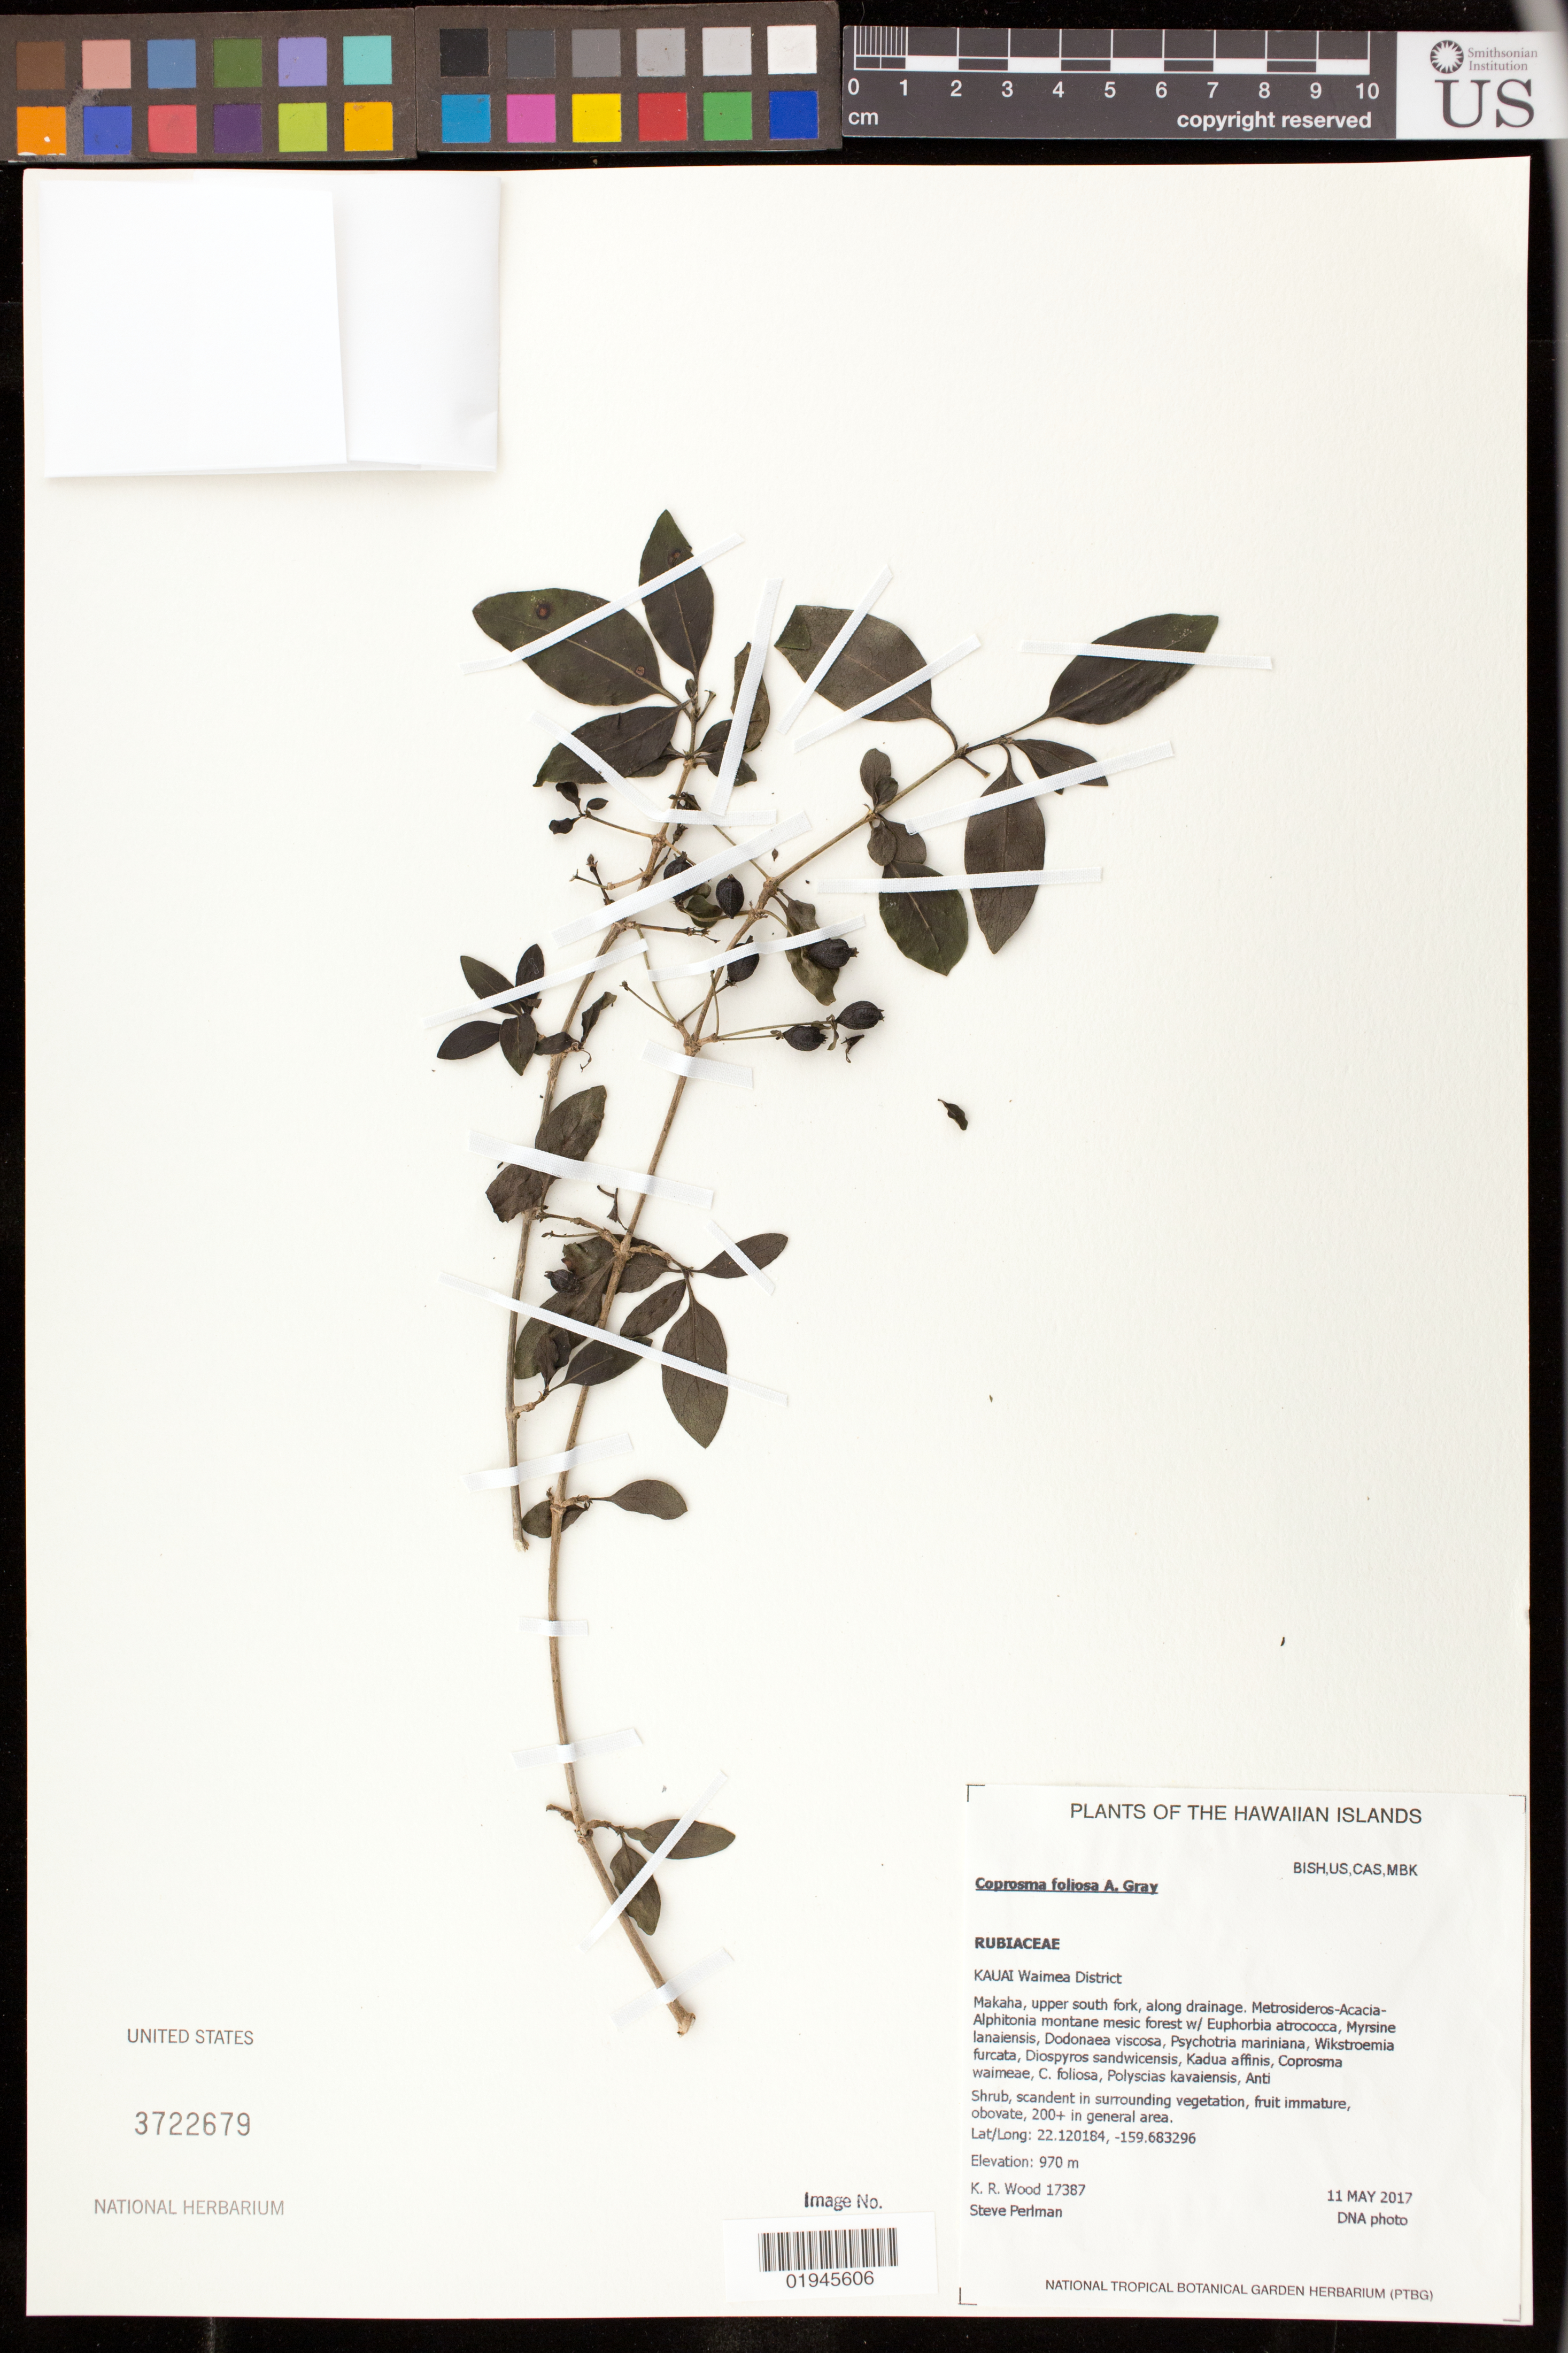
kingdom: Plantae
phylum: Tracheophyta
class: Magnoliopsida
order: Gentianales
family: Rubiaceae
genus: Coprosma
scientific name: Coprosma foliosa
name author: A. Gray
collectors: K. R. Wood & S. P. Perlman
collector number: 17387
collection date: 2017-05-11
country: United States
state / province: Hawaii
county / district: Kauai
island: Kaua'i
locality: Waimea District, Makaha, upper south fork, along drainage.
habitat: Montane mesic forest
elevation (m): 970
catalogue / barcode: US 3722679